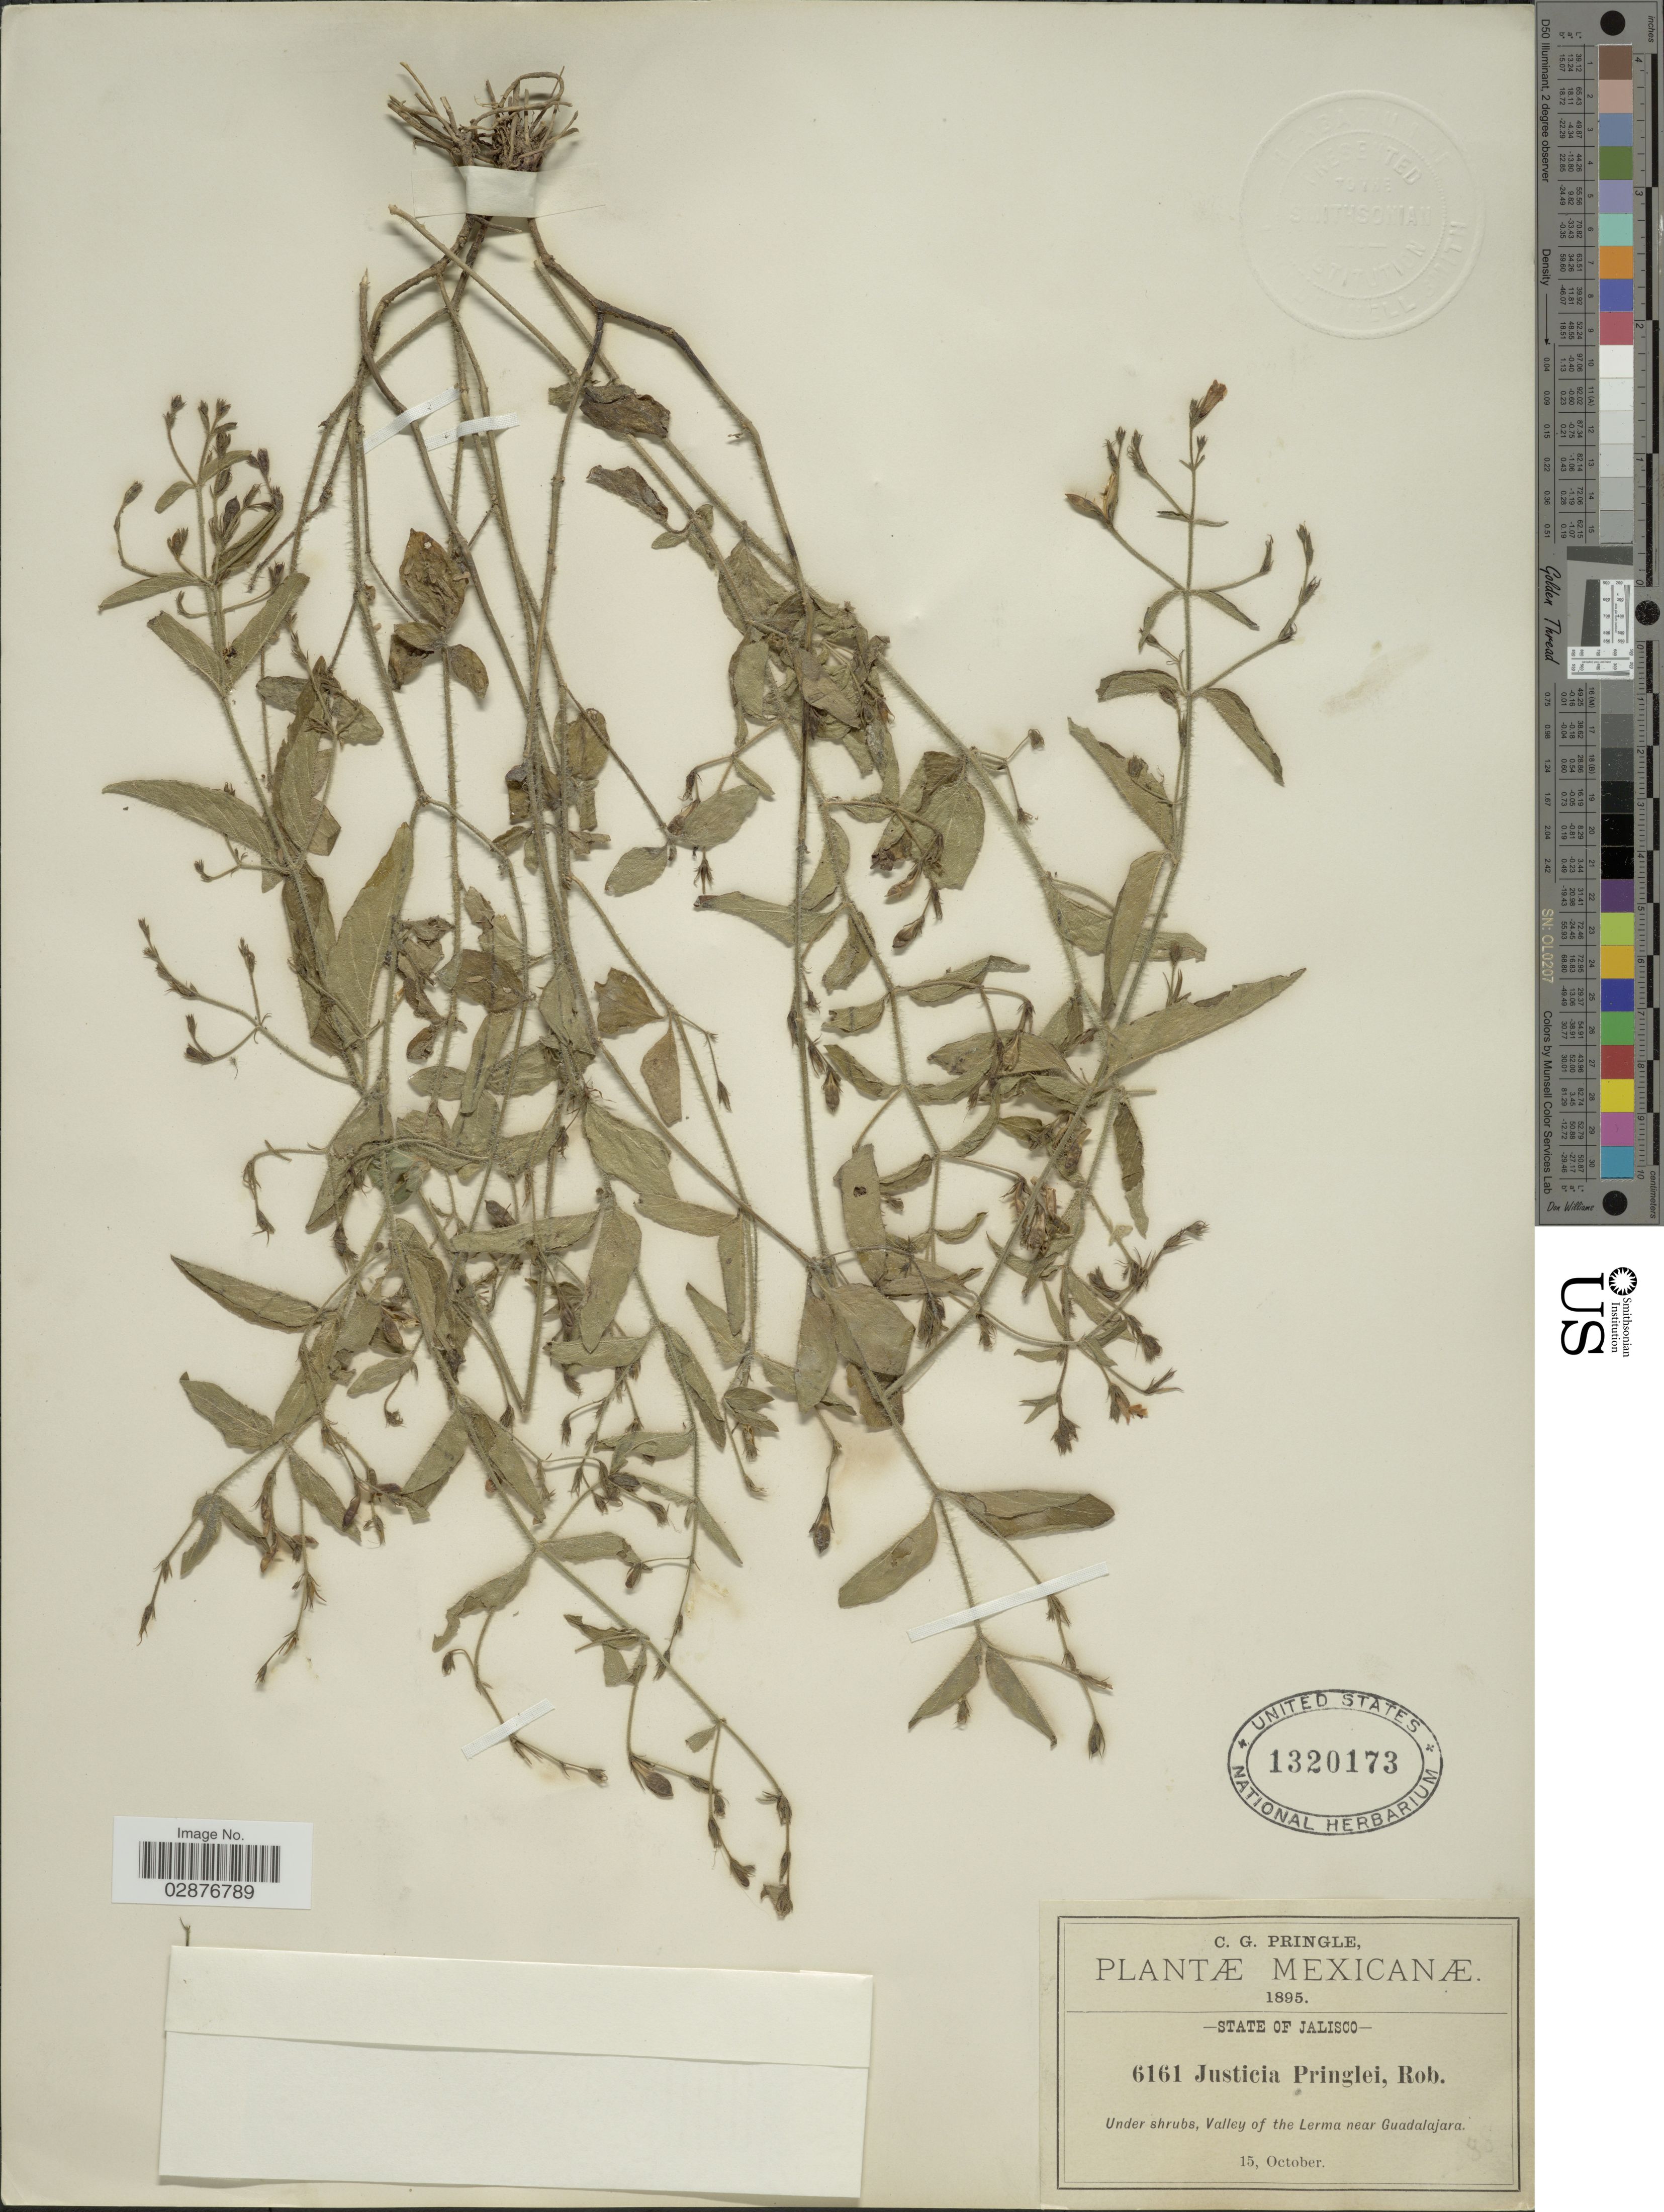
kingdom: Plantae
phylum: Tracheophyta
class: Magnoliopsida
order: Lamiales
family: Acanthaceae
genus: Justicia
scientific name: Justicia pringlei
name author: B.L. Rob.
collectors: C. G. Pringle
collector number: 6161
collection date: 1895-10-15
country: Mexico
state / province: Jalisco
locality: Valley of the Lerma near Guadalajara.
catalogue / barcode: US 1320173